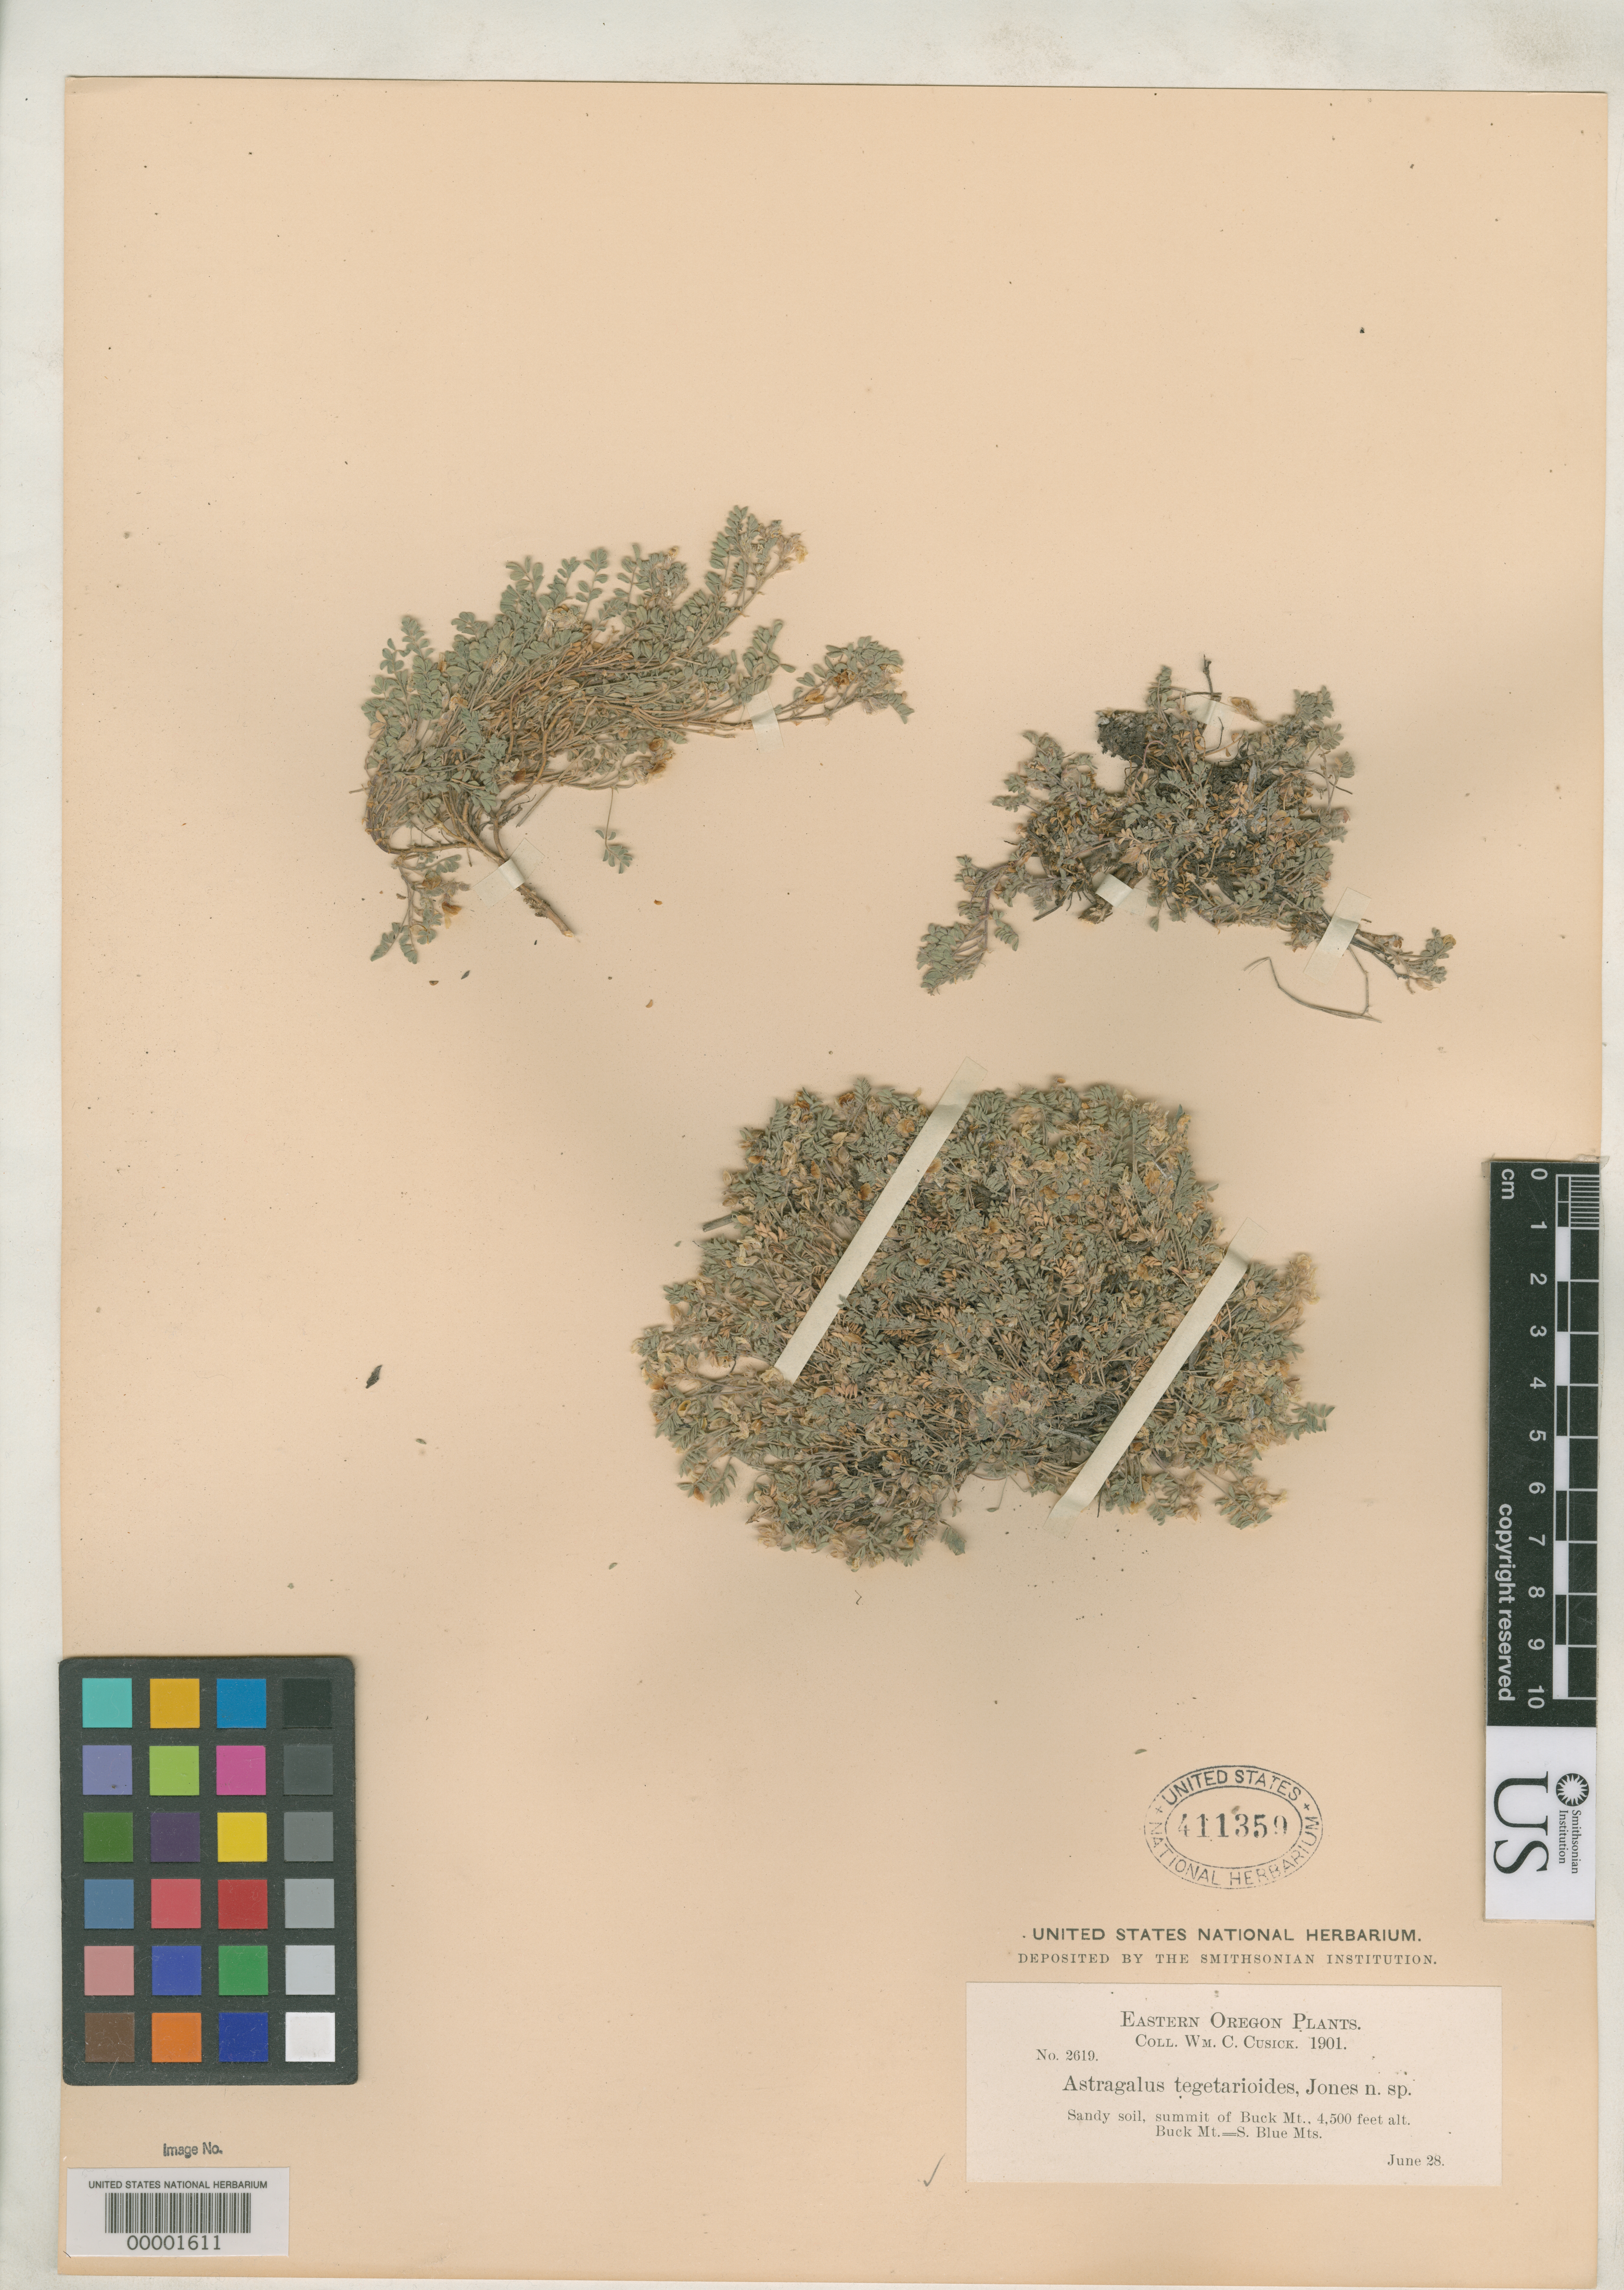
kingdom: Plantae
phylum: Tracheophyta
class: Magnoliopsida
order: Fabales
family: Fabaceae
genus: Astragalus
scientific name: Astragalus tegetarioides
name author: M.E. Jones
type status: Isotype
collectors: W. C. Cusick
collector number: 2619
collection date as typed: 28 Jun 1901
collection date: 1901-06-28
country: United States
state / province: Oregon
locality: Blue Mountains, Buck Range.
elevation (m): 1372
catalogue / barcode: US 411359